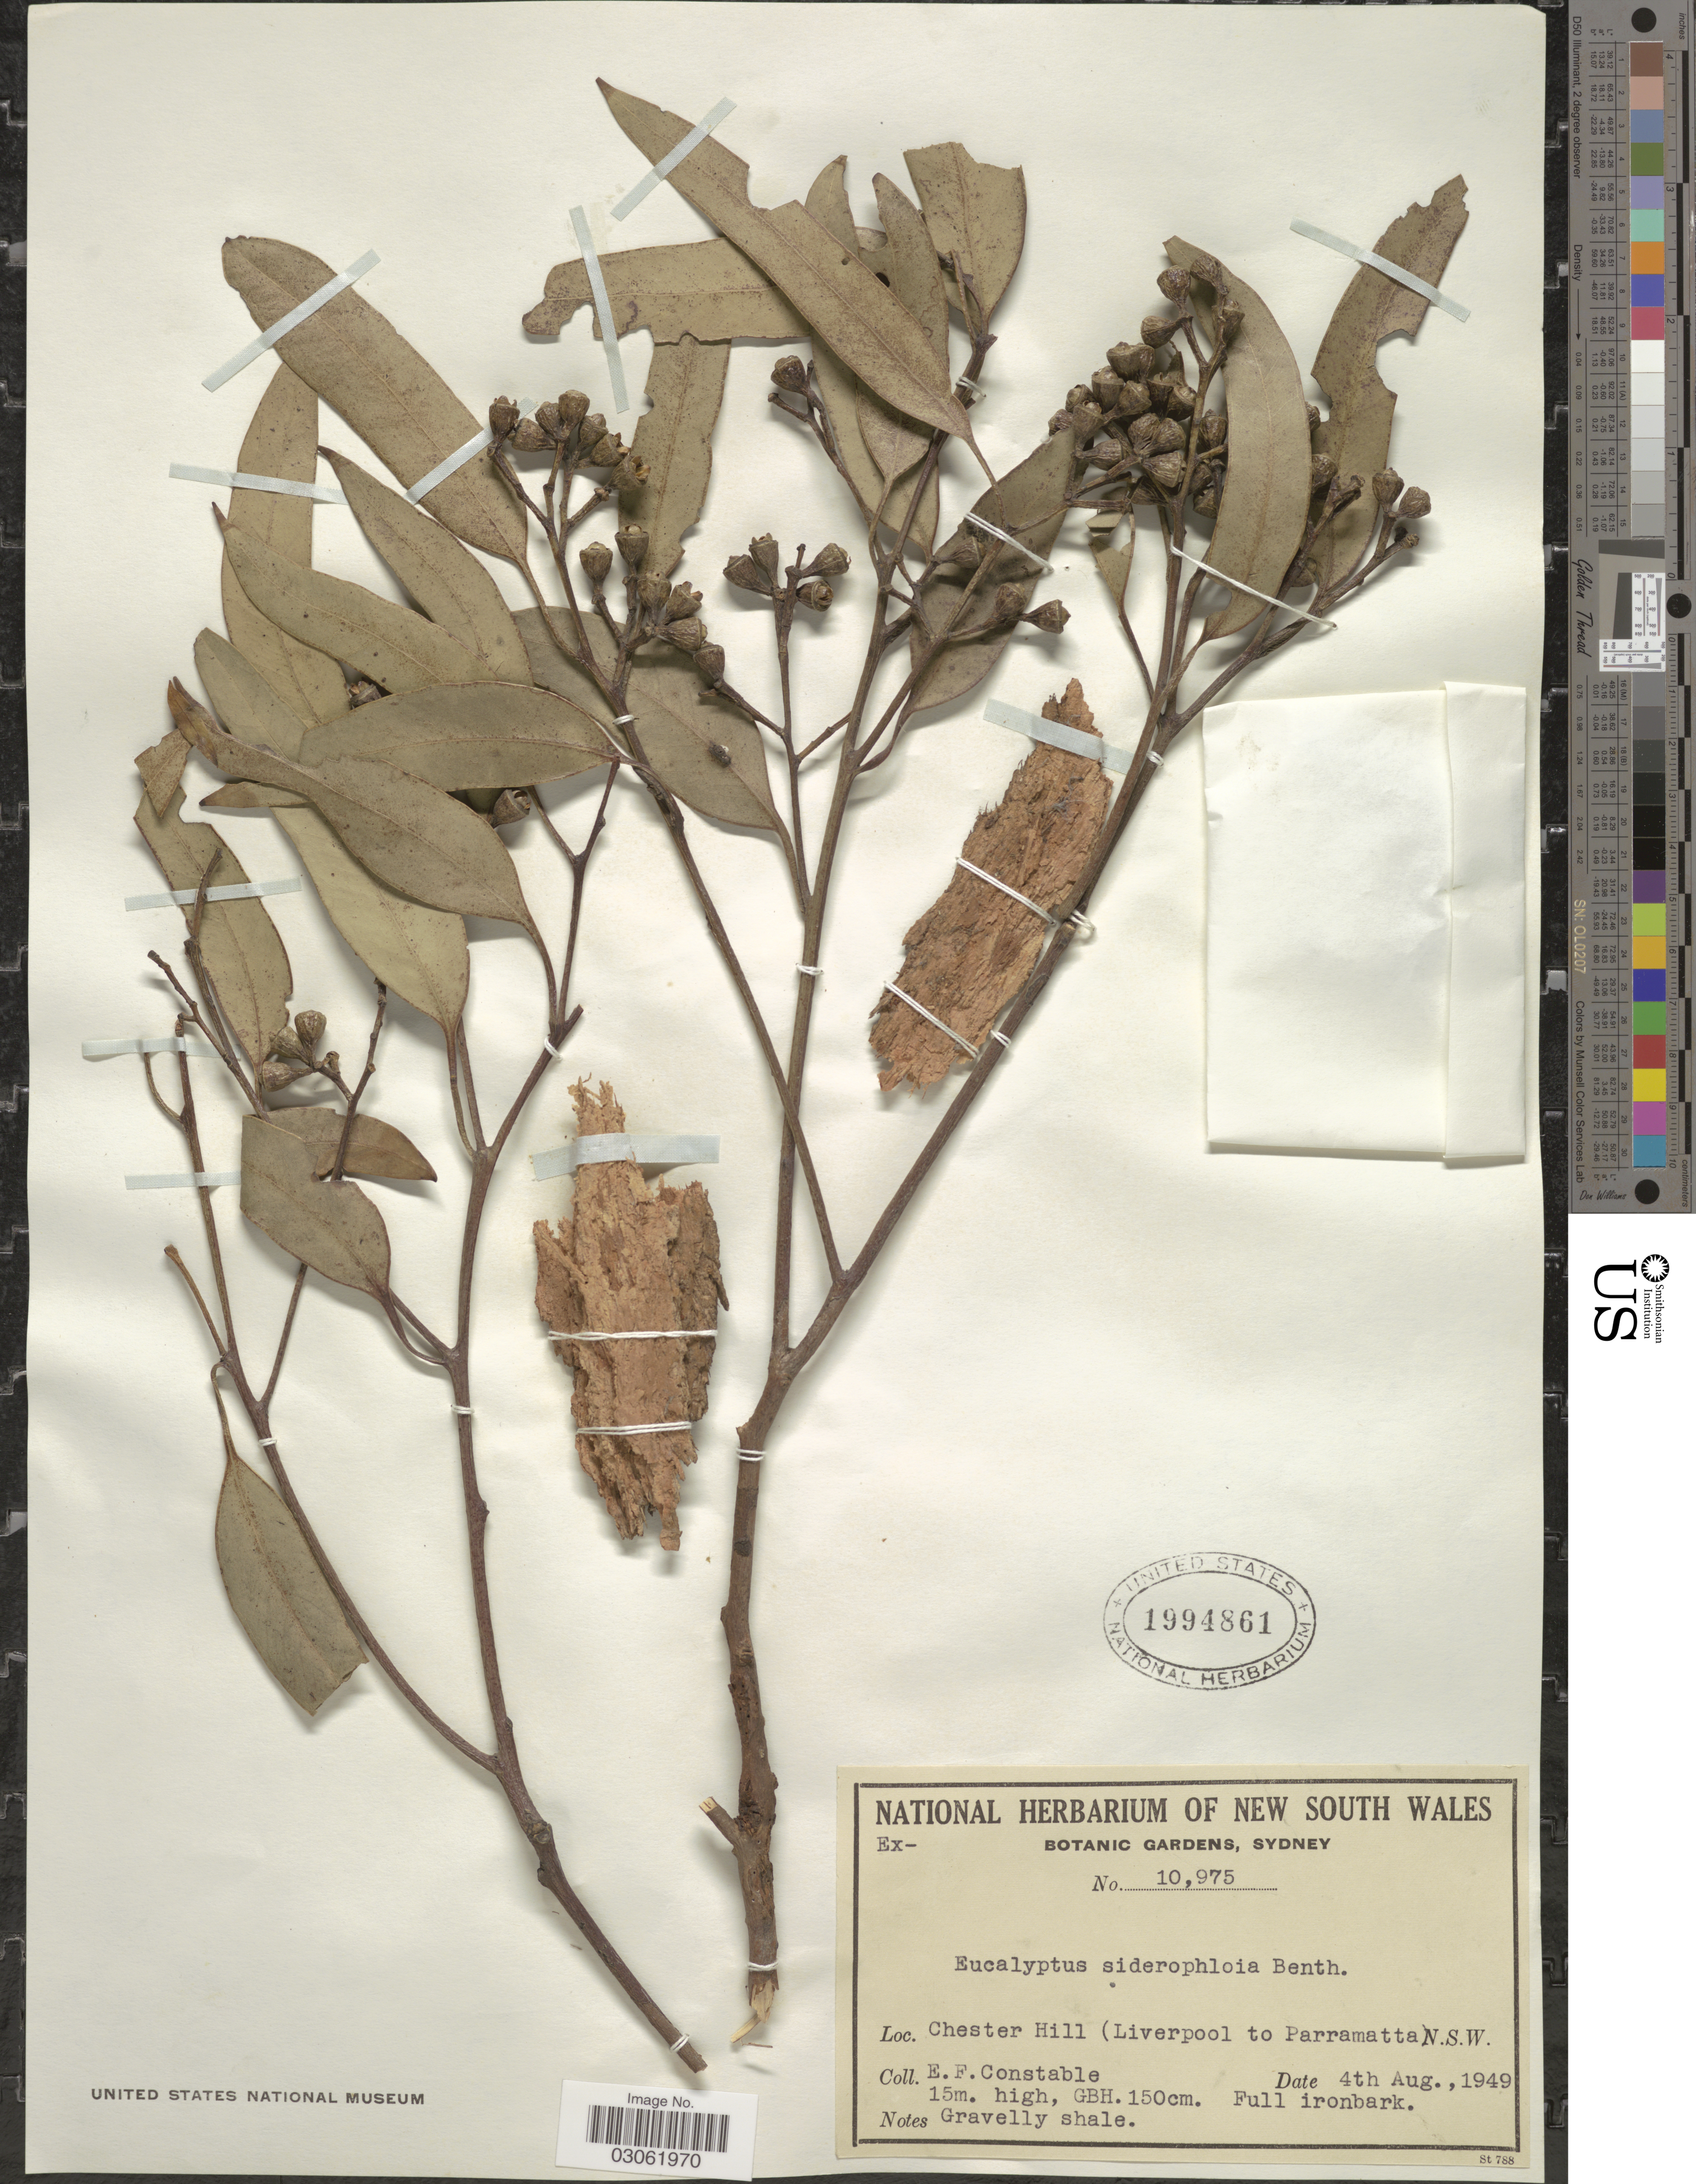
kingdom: Plantae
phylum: Tracheophyta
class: Magnoliopsida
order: Myrtales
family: Myrtaceae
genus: Eucalyptus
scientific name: Eucalyptus siderophloia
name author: Benth.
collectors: E. F. Constable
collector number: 10975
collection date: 1949-08-04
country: Australia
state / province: New South Wales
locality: Chester Hill (Liverpool to Parramatta).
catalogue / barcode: US 1994861